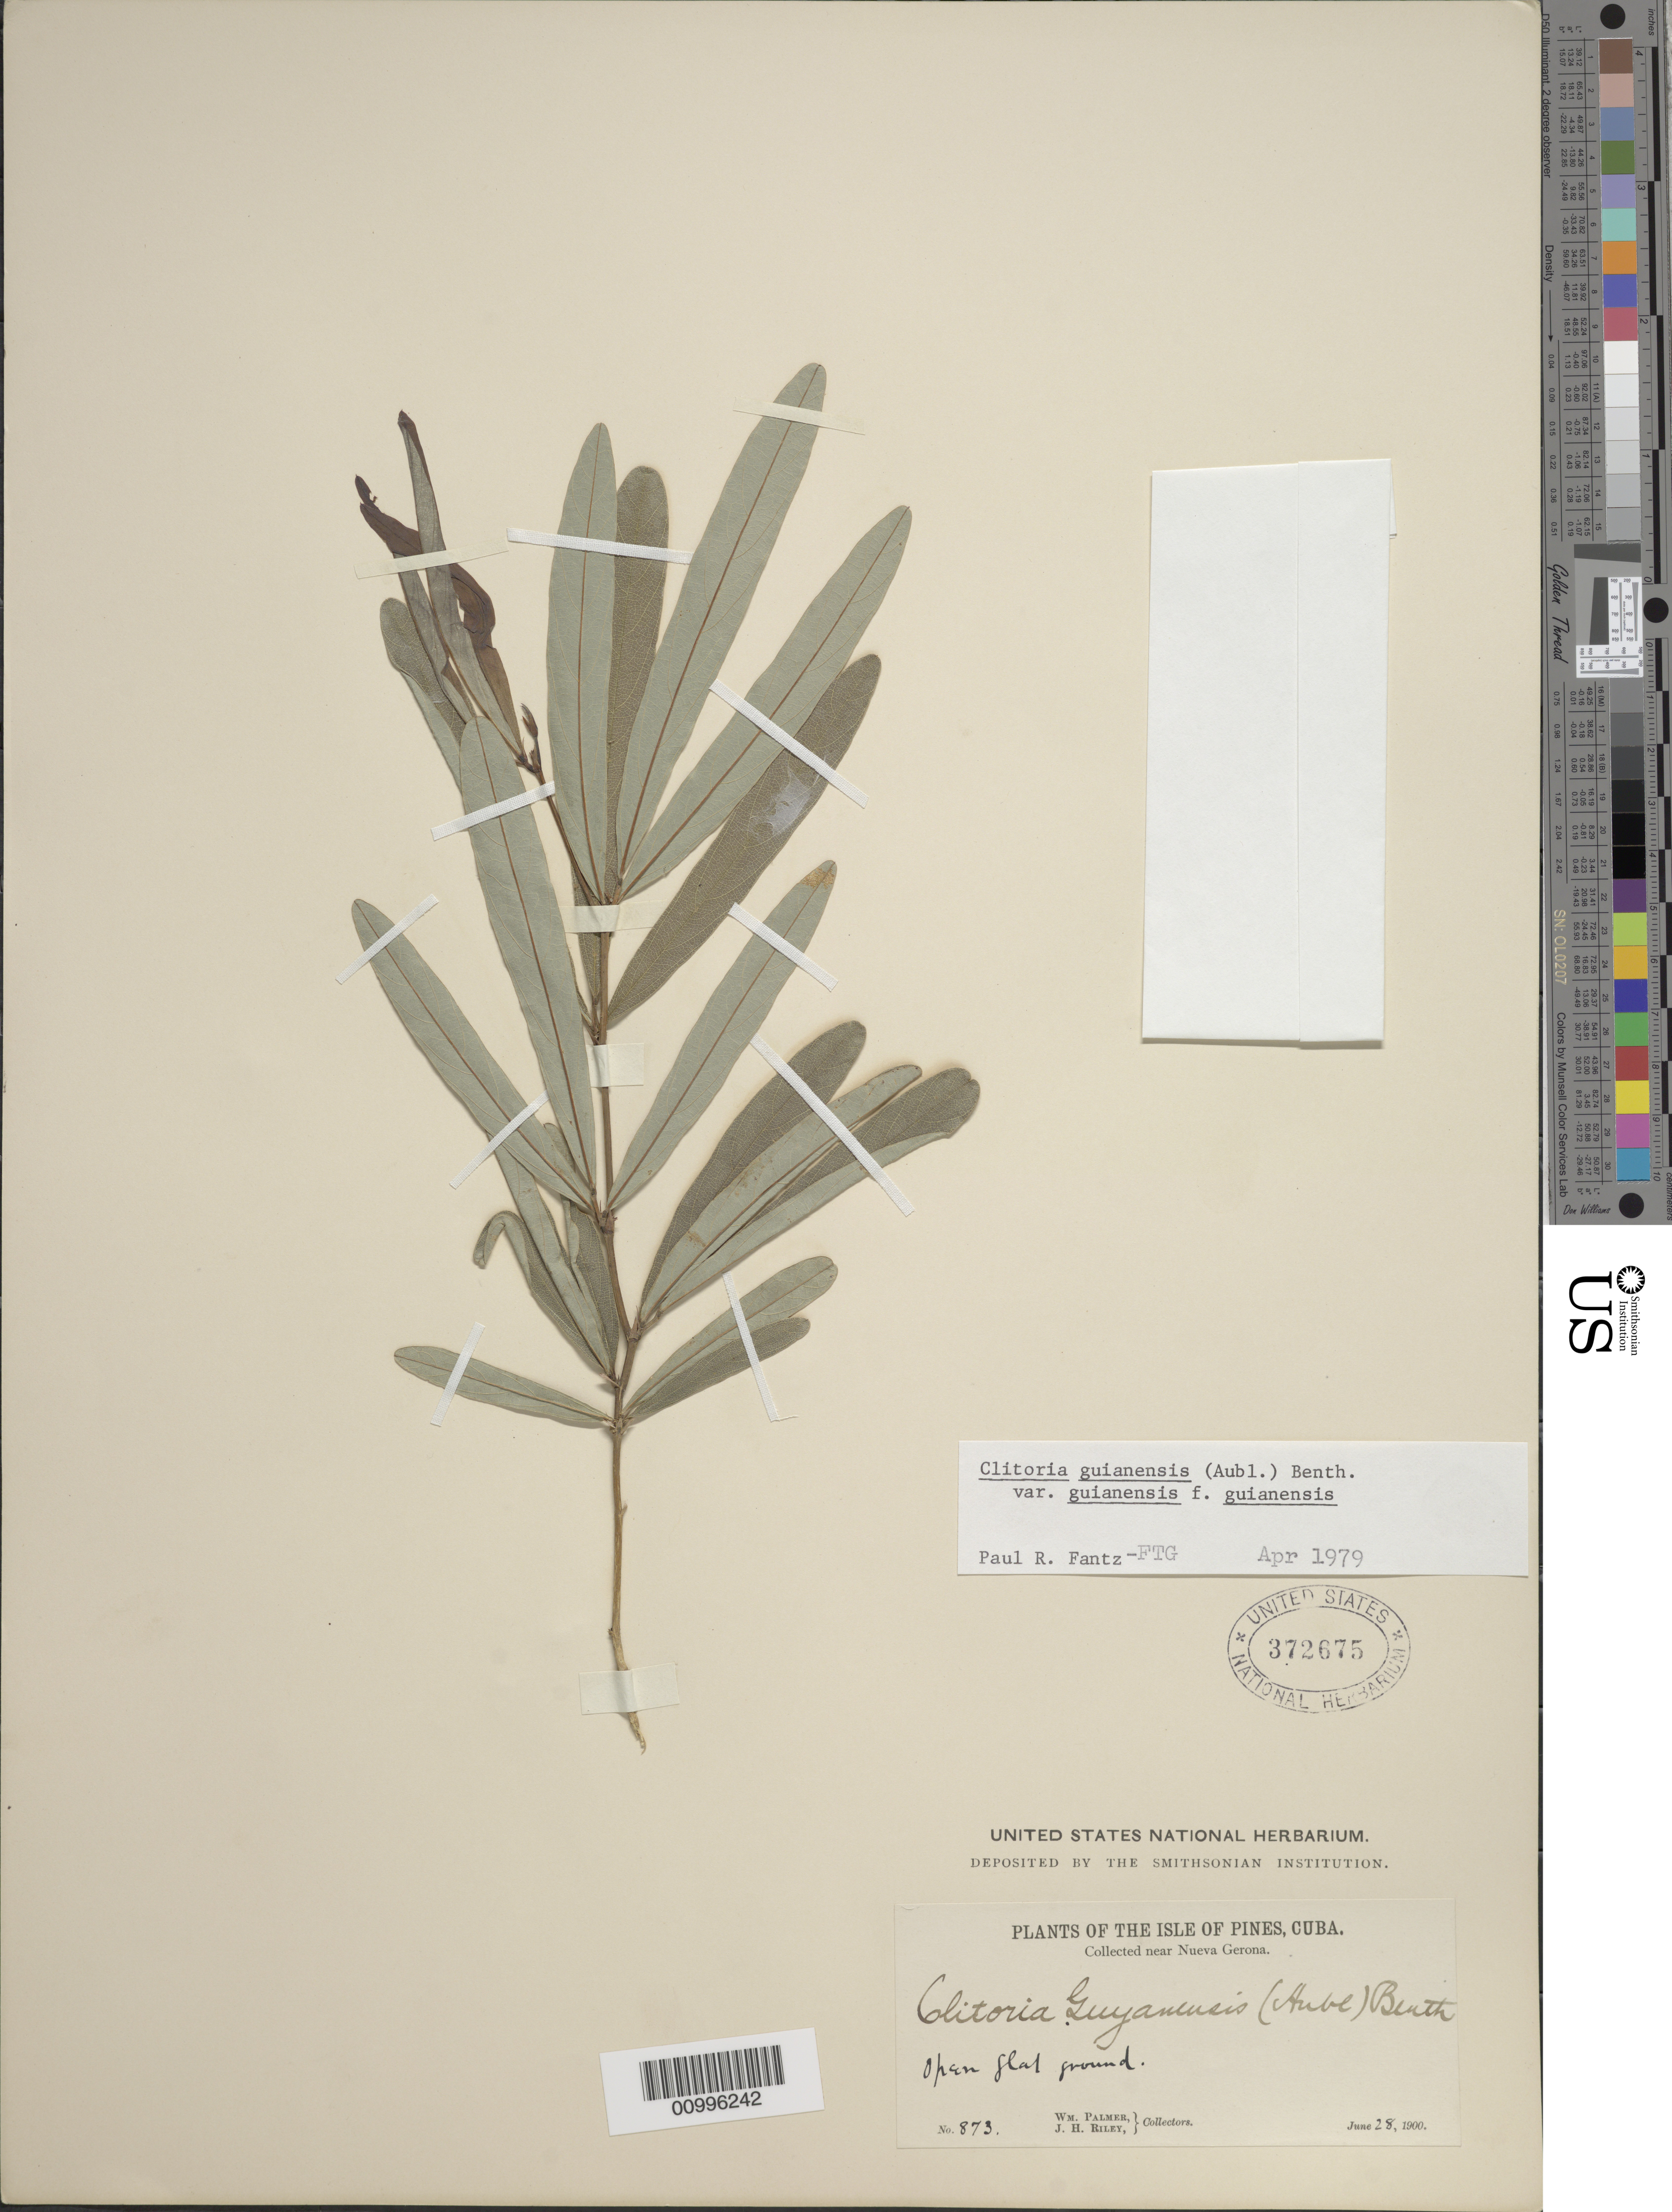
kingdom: Plantae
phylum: Tracheophyta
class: Magnoliopsida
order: Fabales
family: Fabaceae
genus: Clitoria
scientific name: Clitoria guianensis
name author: (Aubl.) Benth.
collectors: W. Palmer & J. H. Riley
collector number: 873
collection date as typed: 28 Jun 1900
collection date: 1900-06-28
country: Cuba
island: Isla de la Juventud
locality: Isle of Pines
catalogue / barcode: US 372675